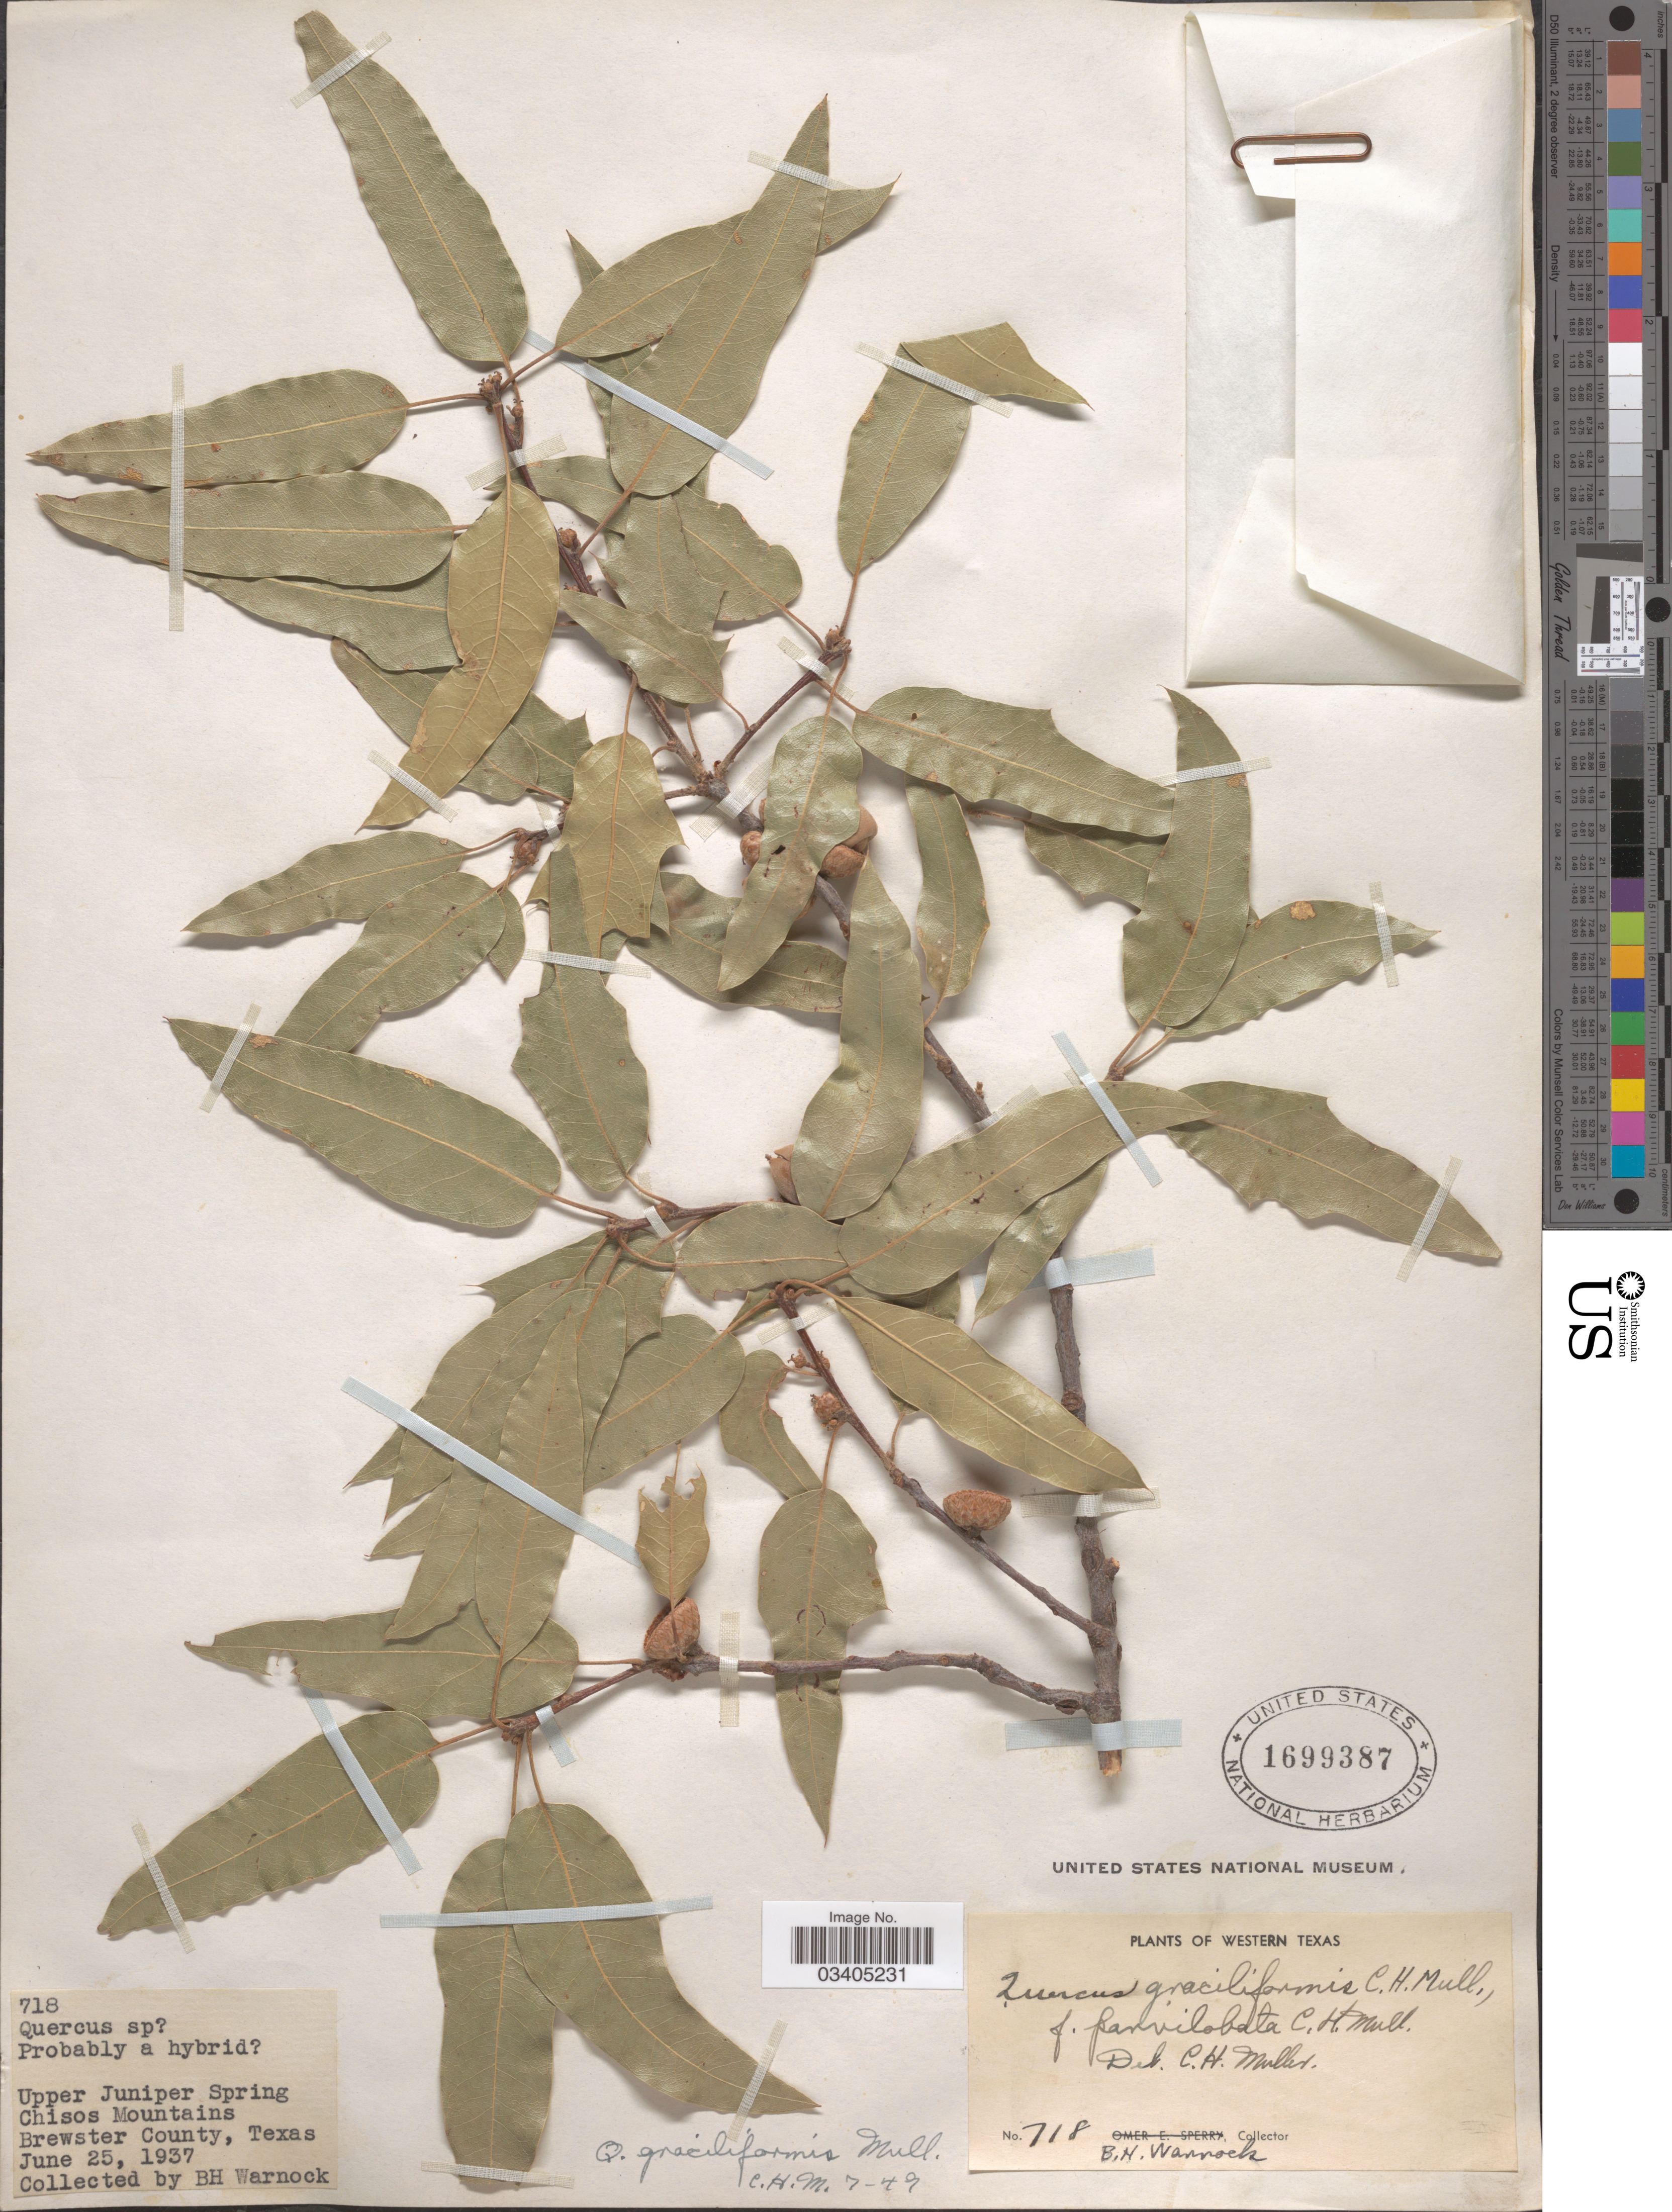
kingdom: Plantae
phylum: Tracheophyta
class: Magnoliopsida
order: Fagales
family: Fagaceae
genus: Quercus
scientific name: Quercus graciliformis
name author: C.H. Müll.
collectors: B. H. Warnock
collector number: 718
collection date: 1937-06-25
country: United States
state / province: Texas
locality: Upper Juniper Spring, Chisos Mountains. Brewster County. Western Texas.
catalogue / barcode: US 1699387